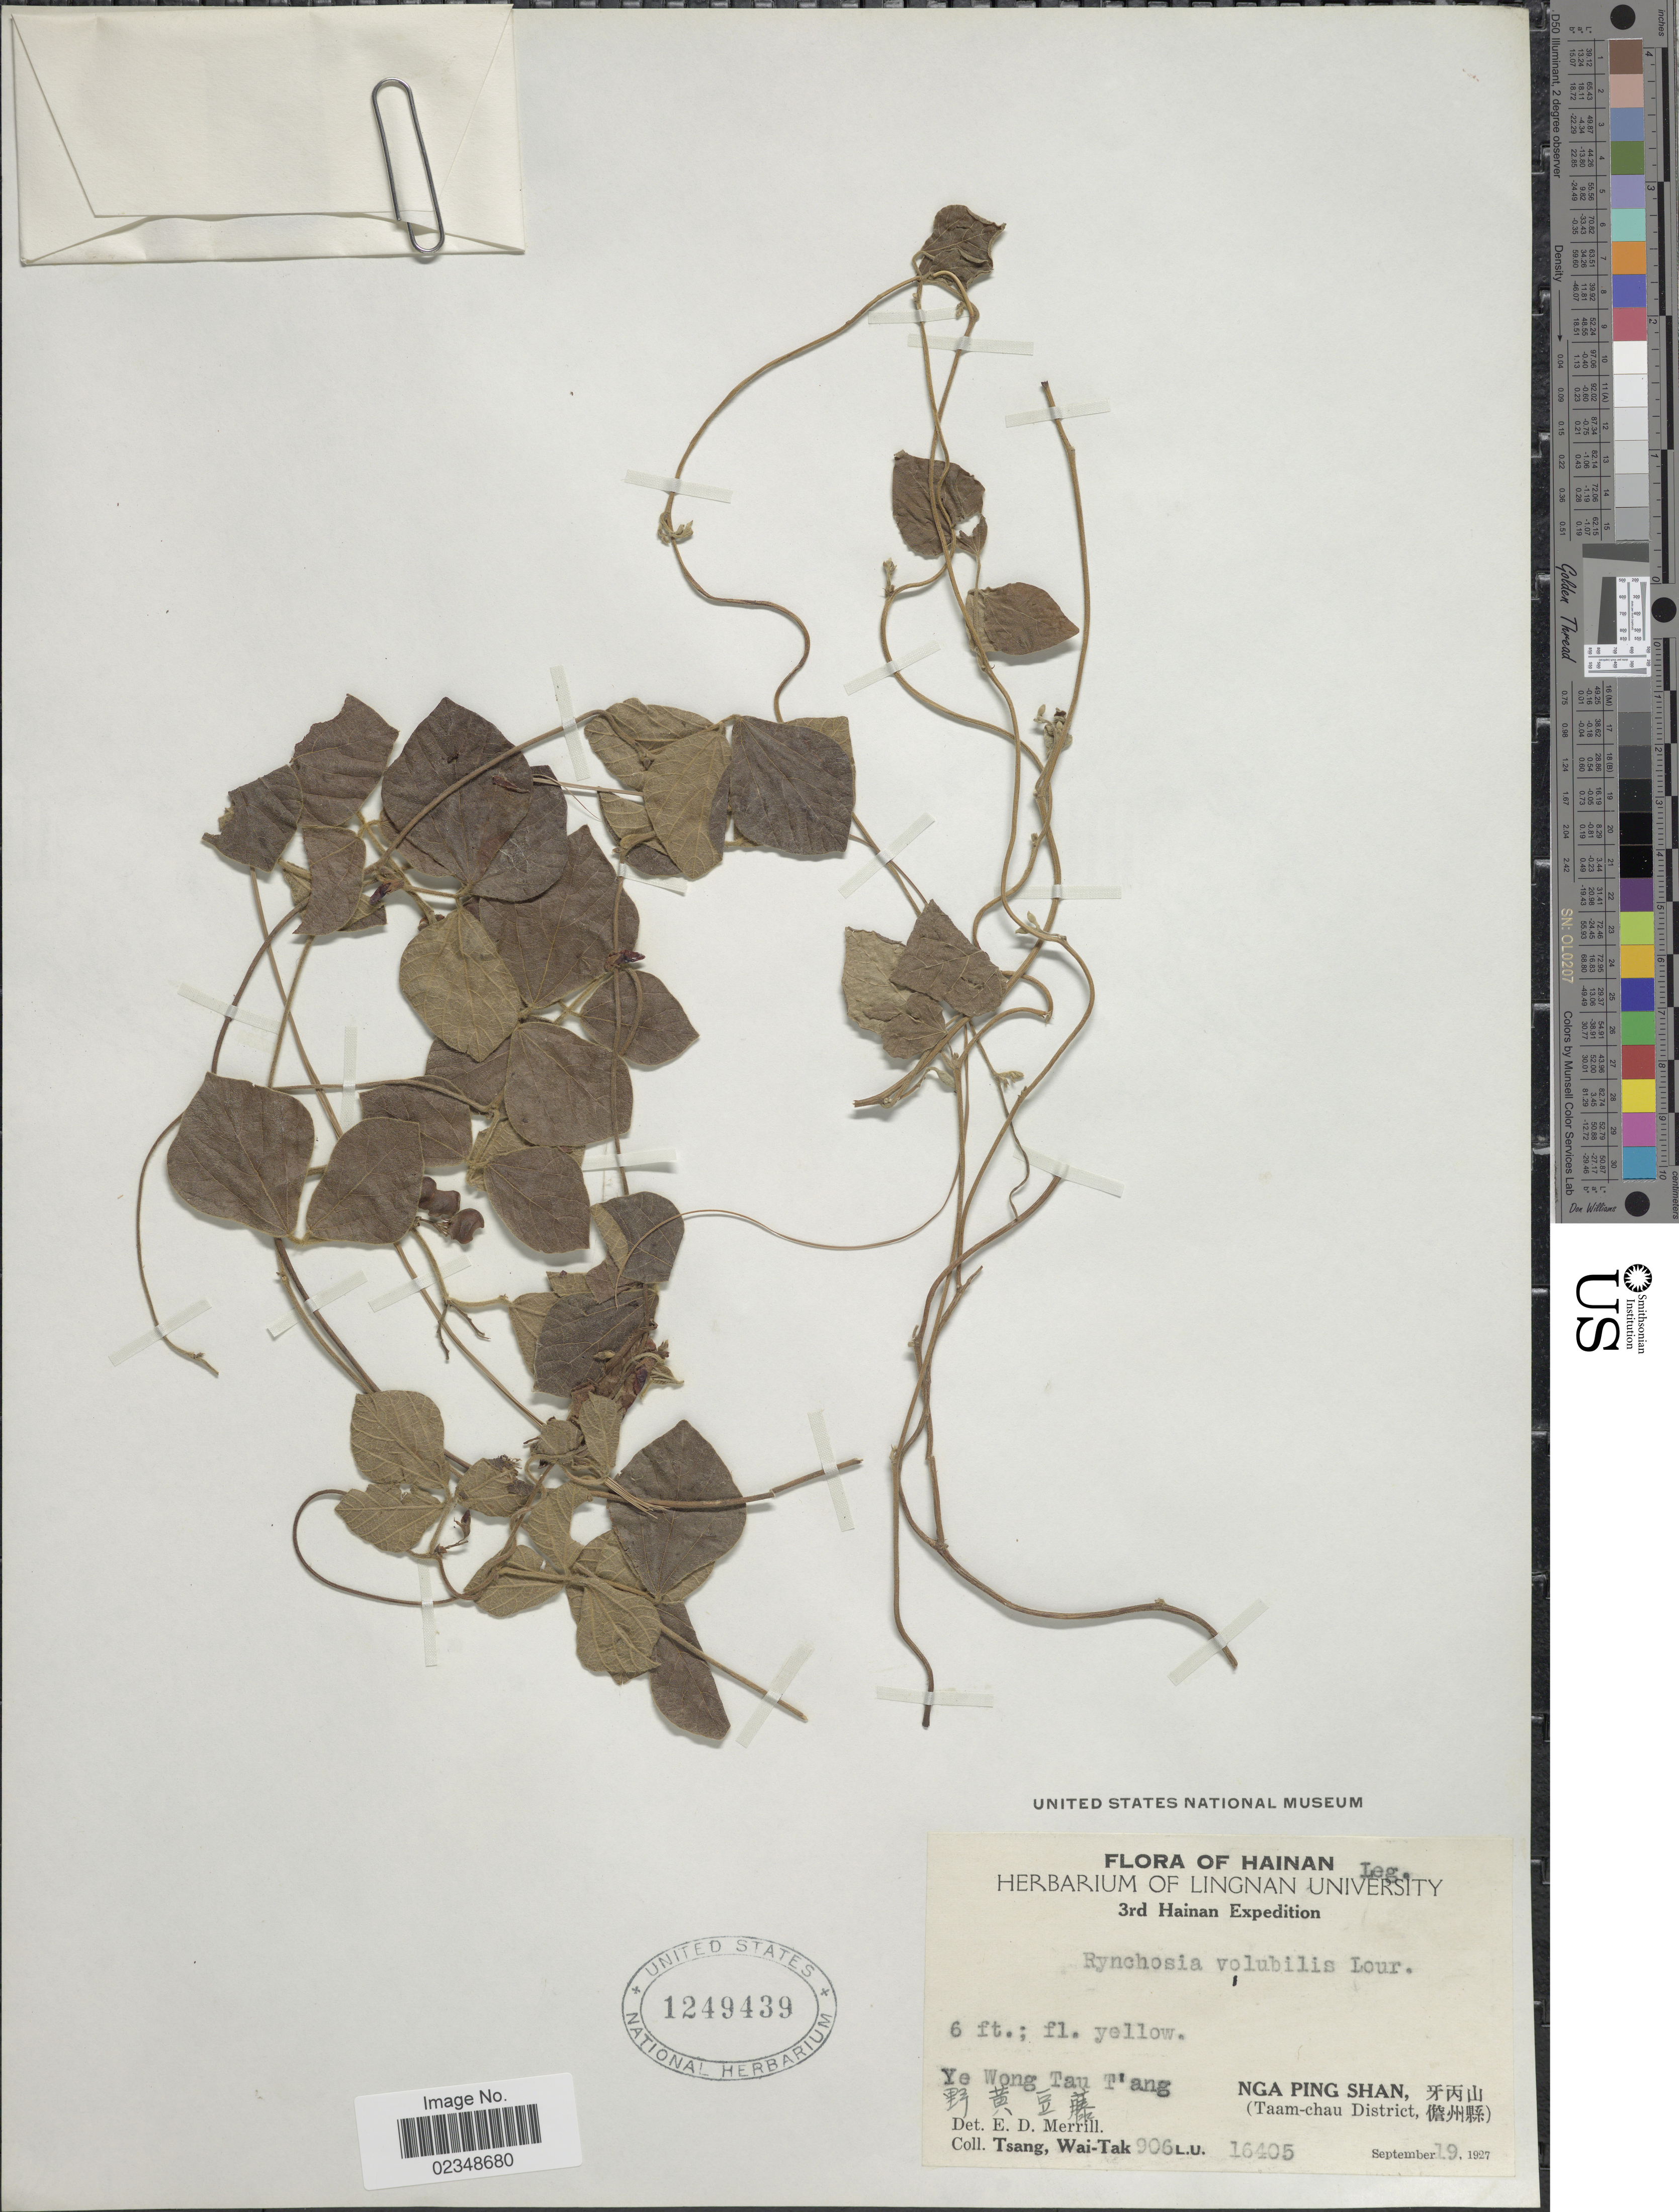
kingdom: Plantae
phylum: Tracheophyta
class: Magnoliopsida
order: Fabales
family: Fabaceae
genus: Rhynchosia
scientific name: Rhynchosia volubilis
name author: (Michx.) Wood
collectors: W. T. Tsang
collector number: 906/L.U. 16405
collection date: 1927-09-19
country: China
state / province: Hainan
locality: Ye Wong Tau T'ang, Nga Ping Shan (Taam-chau District)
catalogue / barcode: US 1249439